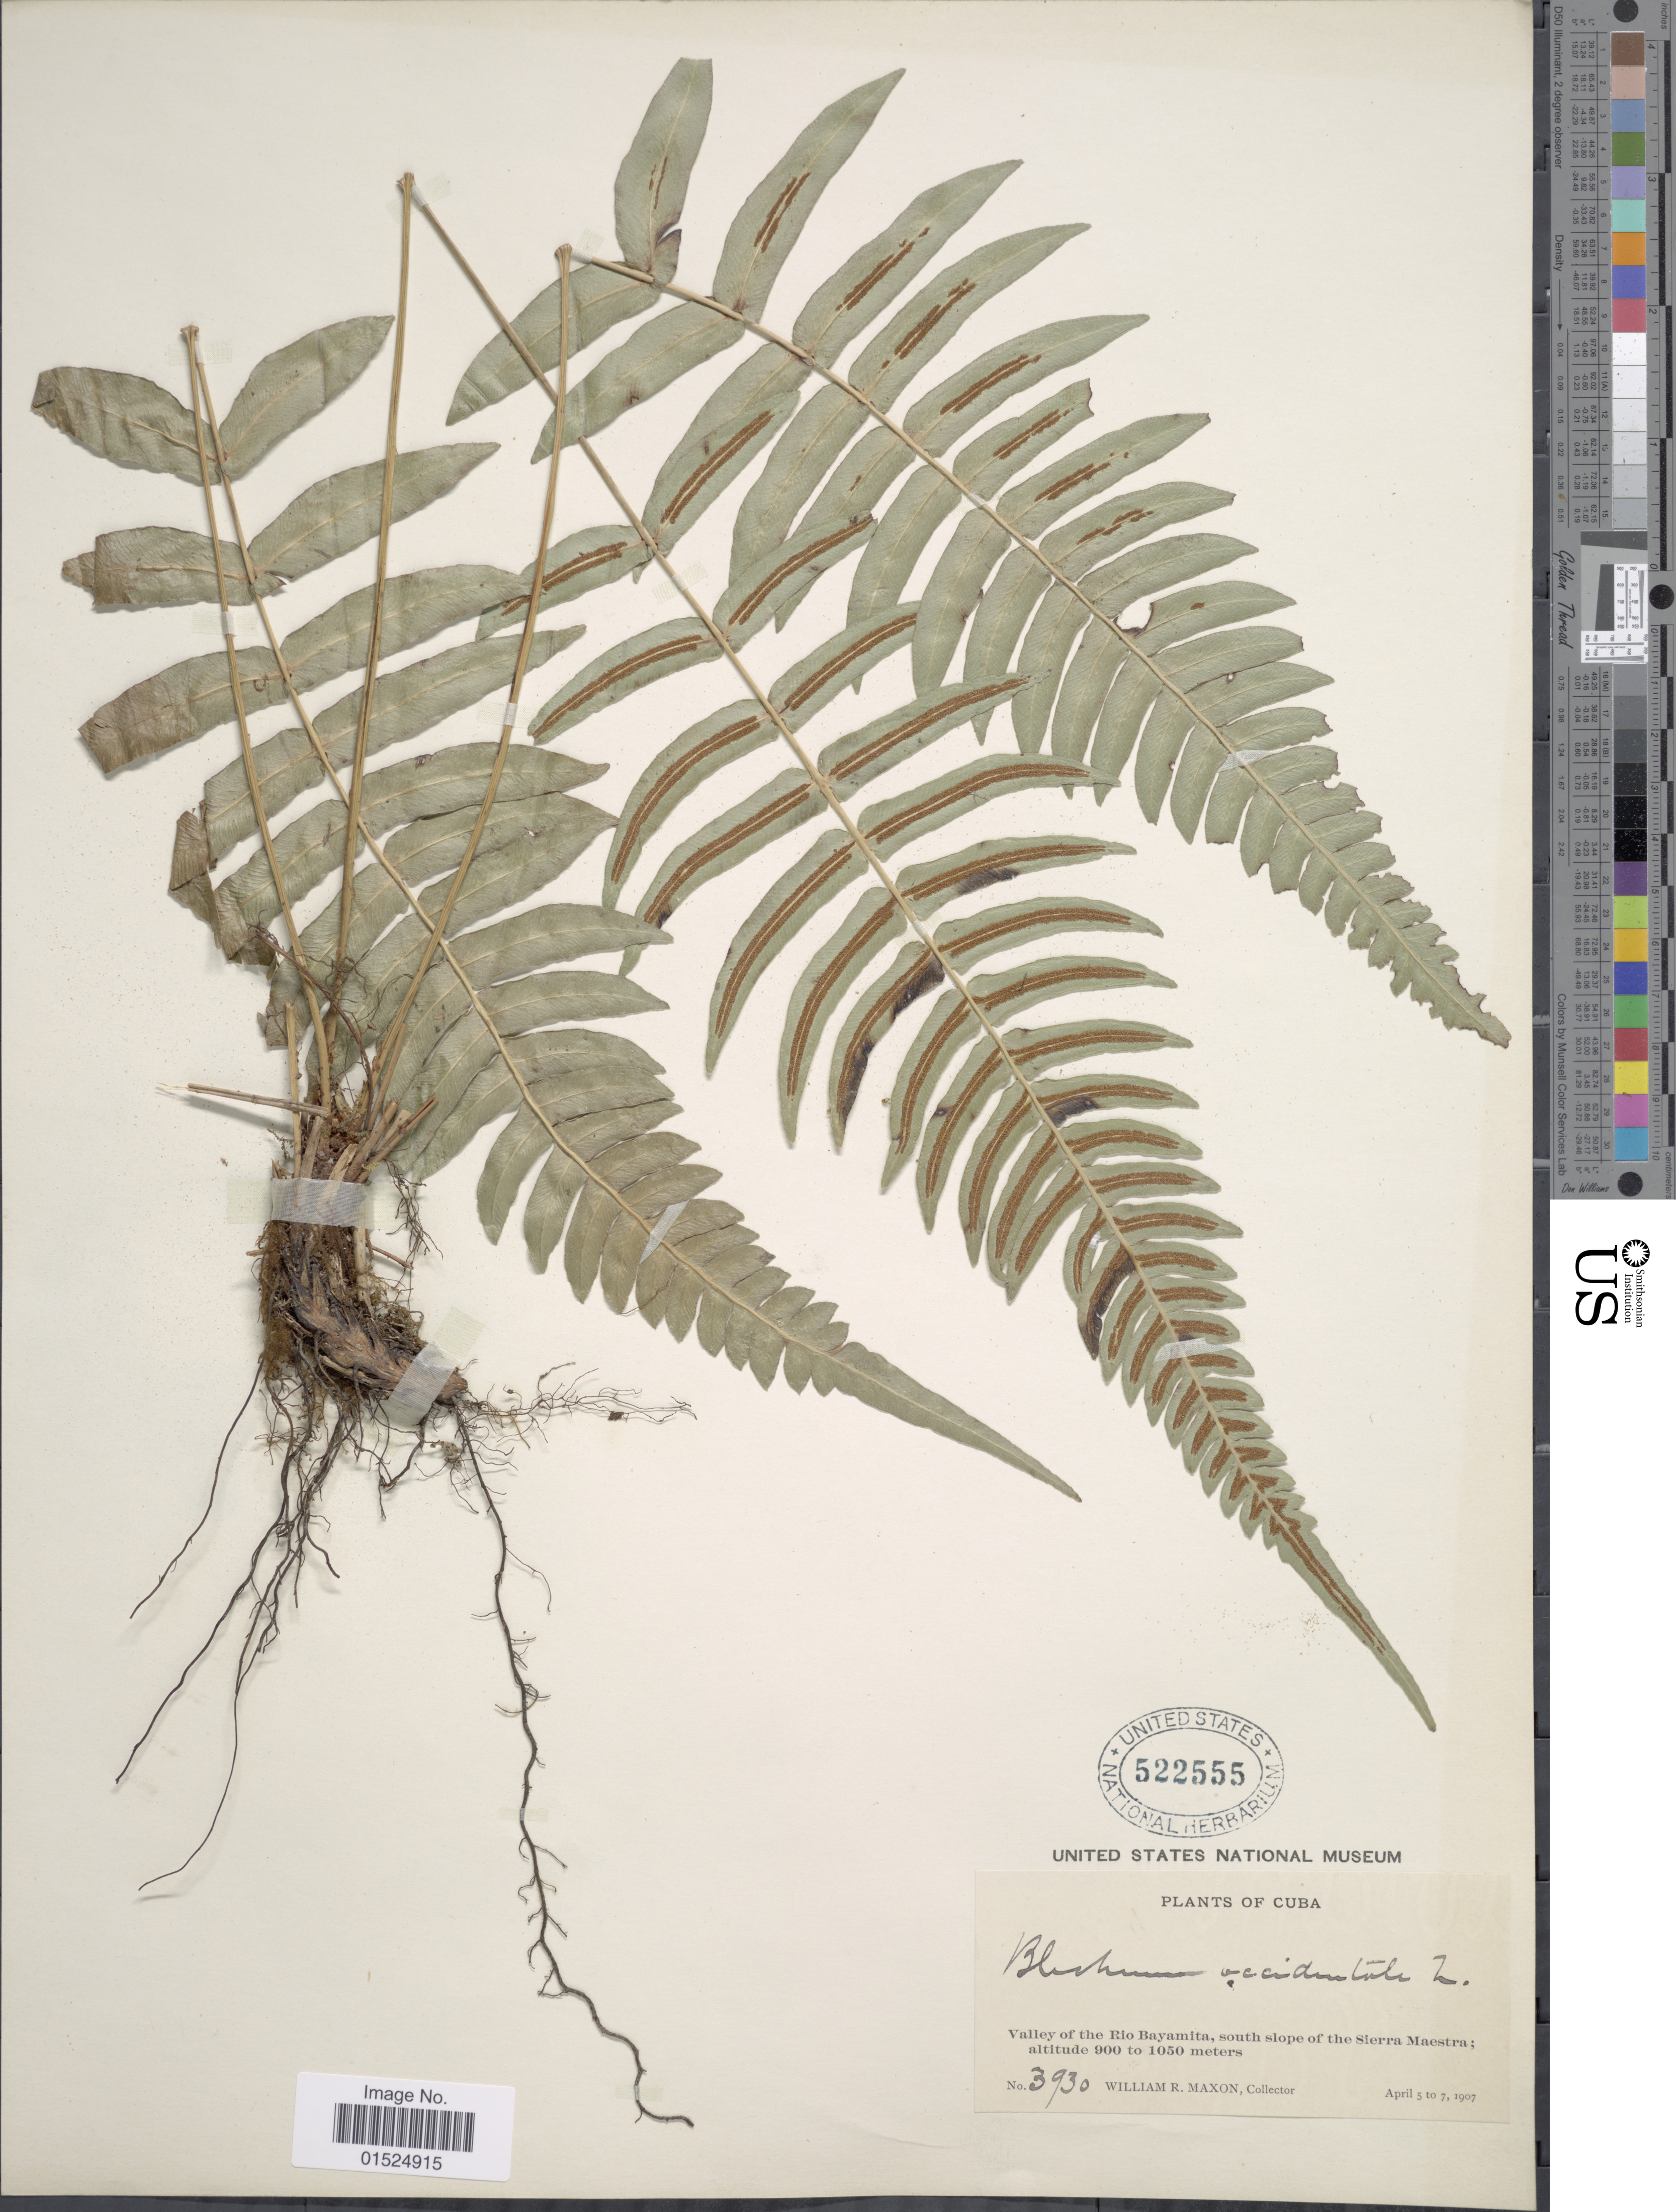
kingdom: Plantae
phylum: Tracheophyta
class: Polypodiopsida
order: Polypodiales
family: Blechnaceae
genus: Blechnum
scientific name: Blechnum occidentale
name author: L.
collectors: W. R. Maxon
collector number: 3930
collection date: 1907-04-05/1907-04-07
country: Cuba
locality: Valley of the Rio Bayamita, south slope of the Sierra Maestra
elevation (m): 900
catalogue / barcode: US 522555